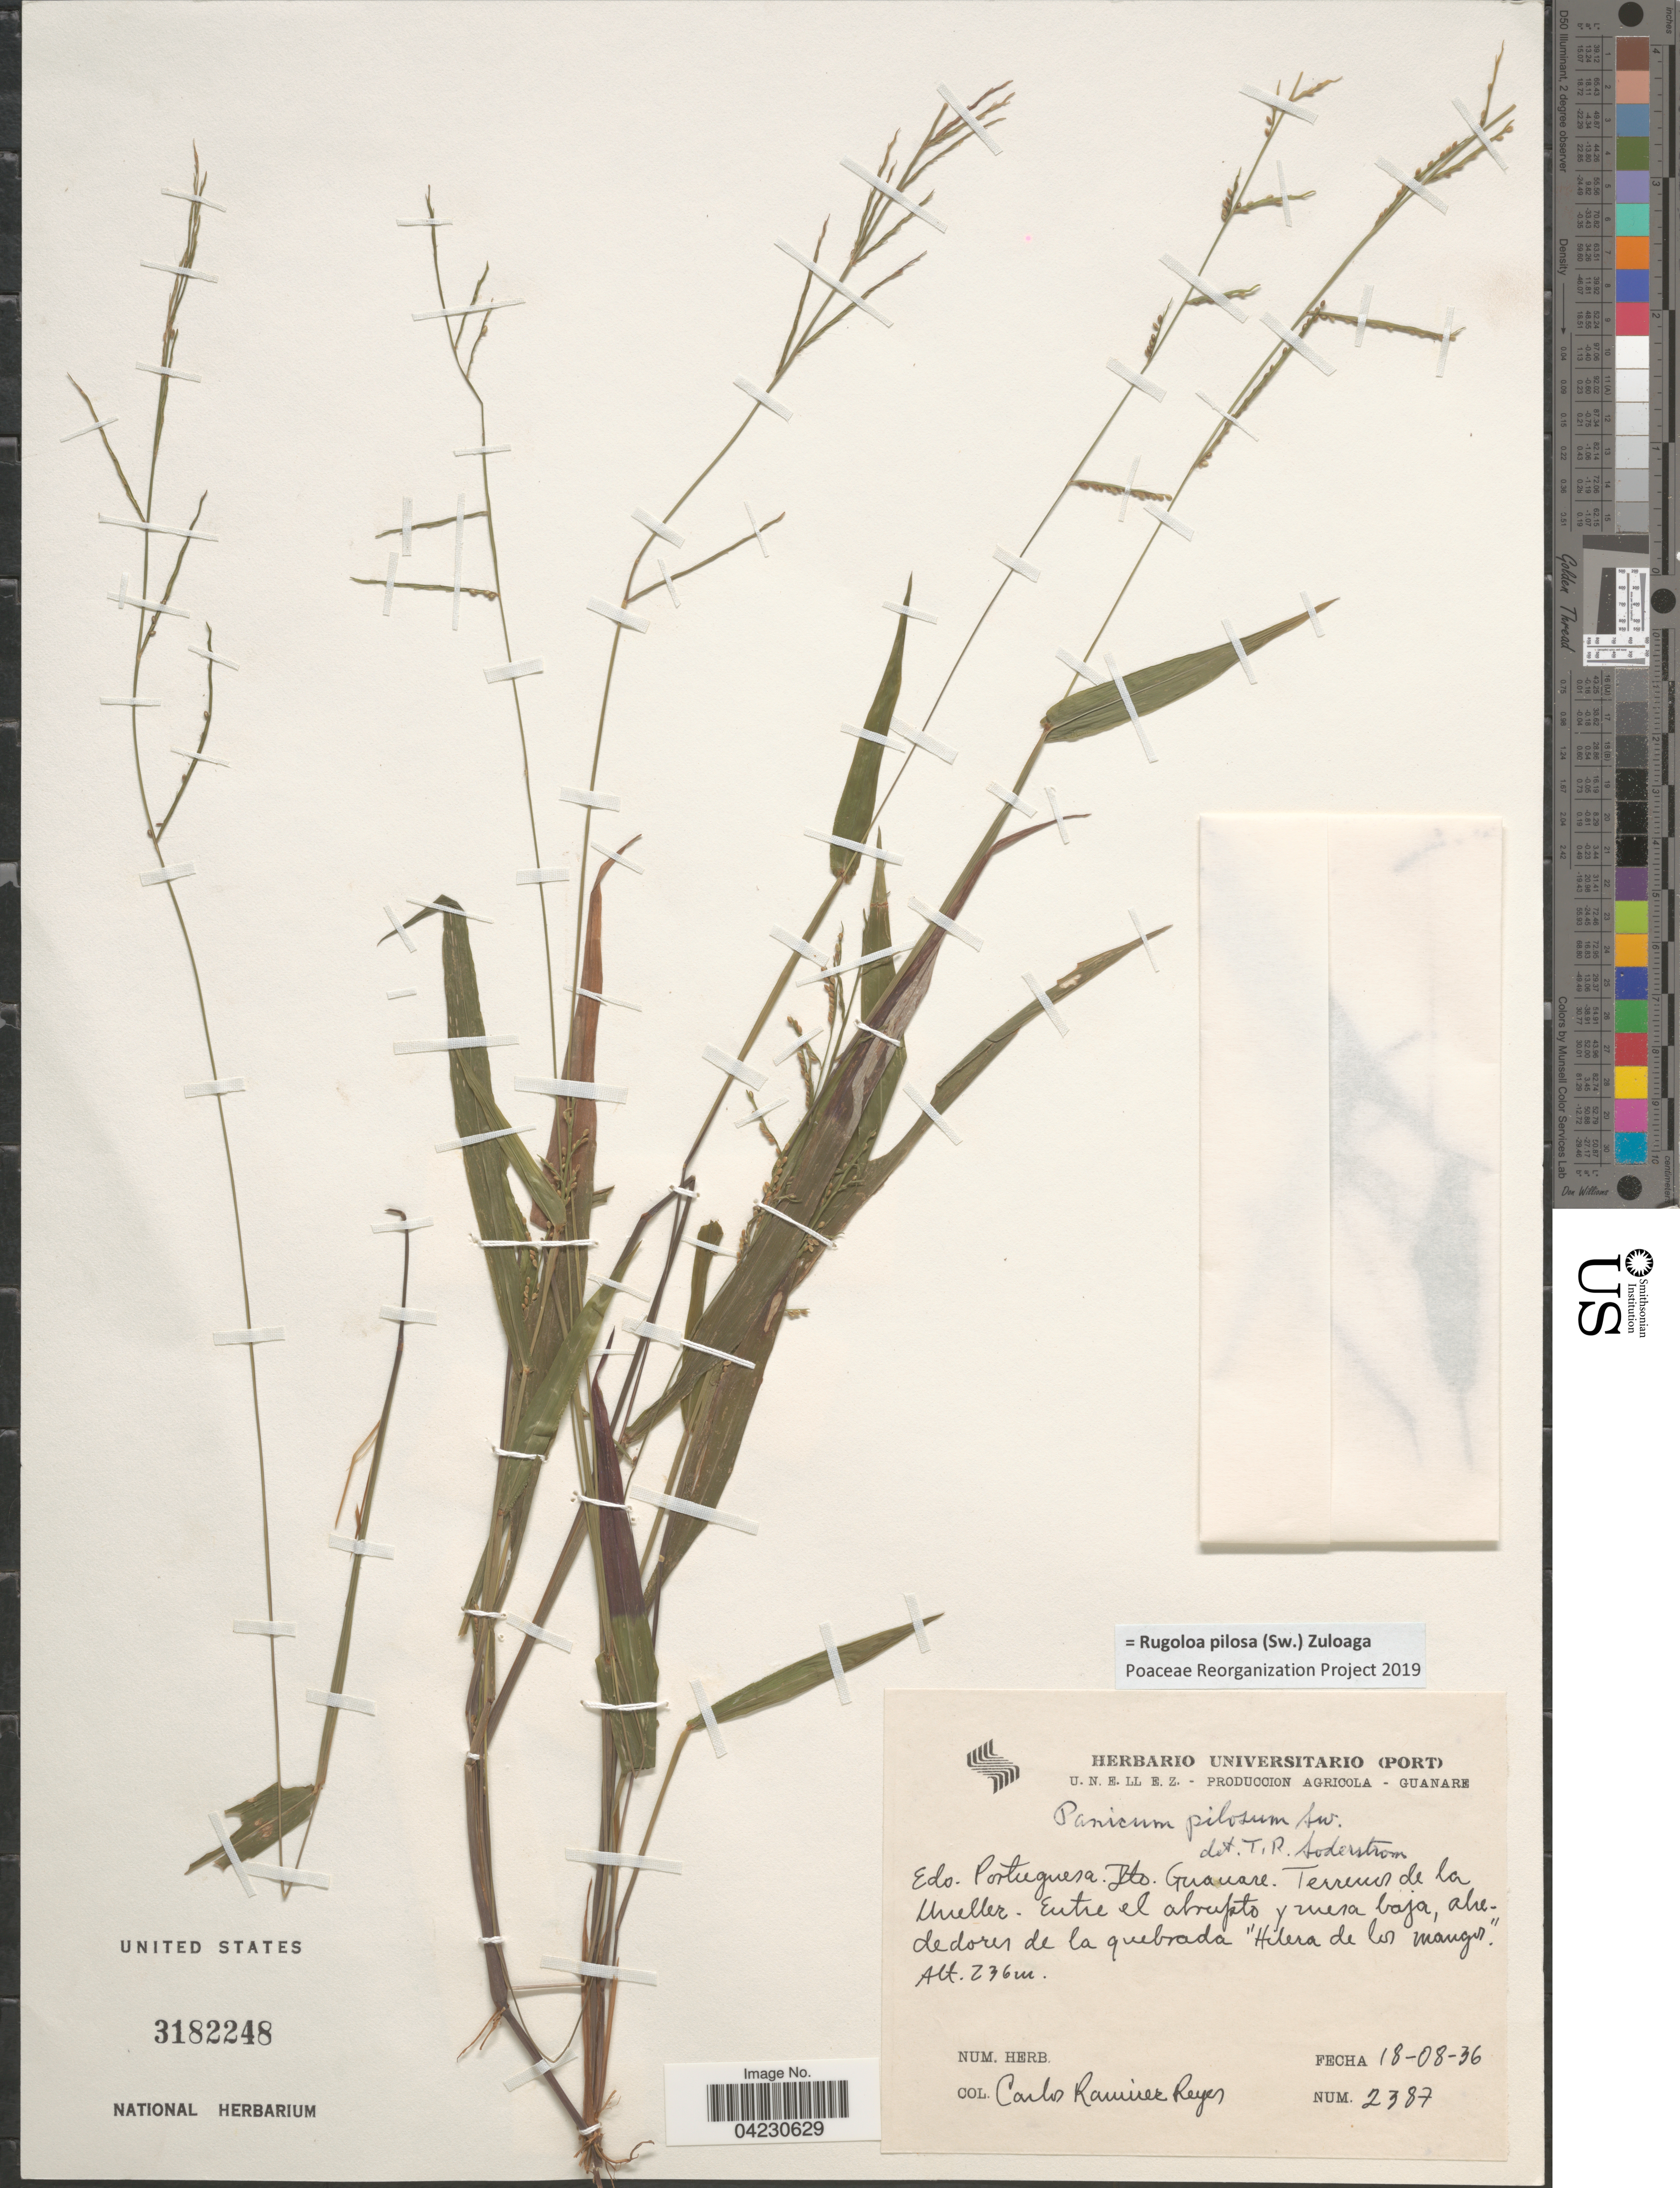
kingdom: Plantae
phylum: Tracheophyta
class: Liliopsida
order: Poales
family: Poaceae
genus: Rugoloa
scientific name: Rugoloa pilosa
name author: (Sw.) Zuloaga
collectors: C. Reyes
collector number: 2387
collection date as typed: Transcribed d/m/y: 18/8/36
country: Venezuela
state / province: Portuguesa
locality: Dto. Guanare. Terrenos de la Mueller. Entre el abrupto y mesa baja, alrededores de la quebrada "Hilera de los mangos".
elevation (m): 236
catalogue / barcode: US 3182248